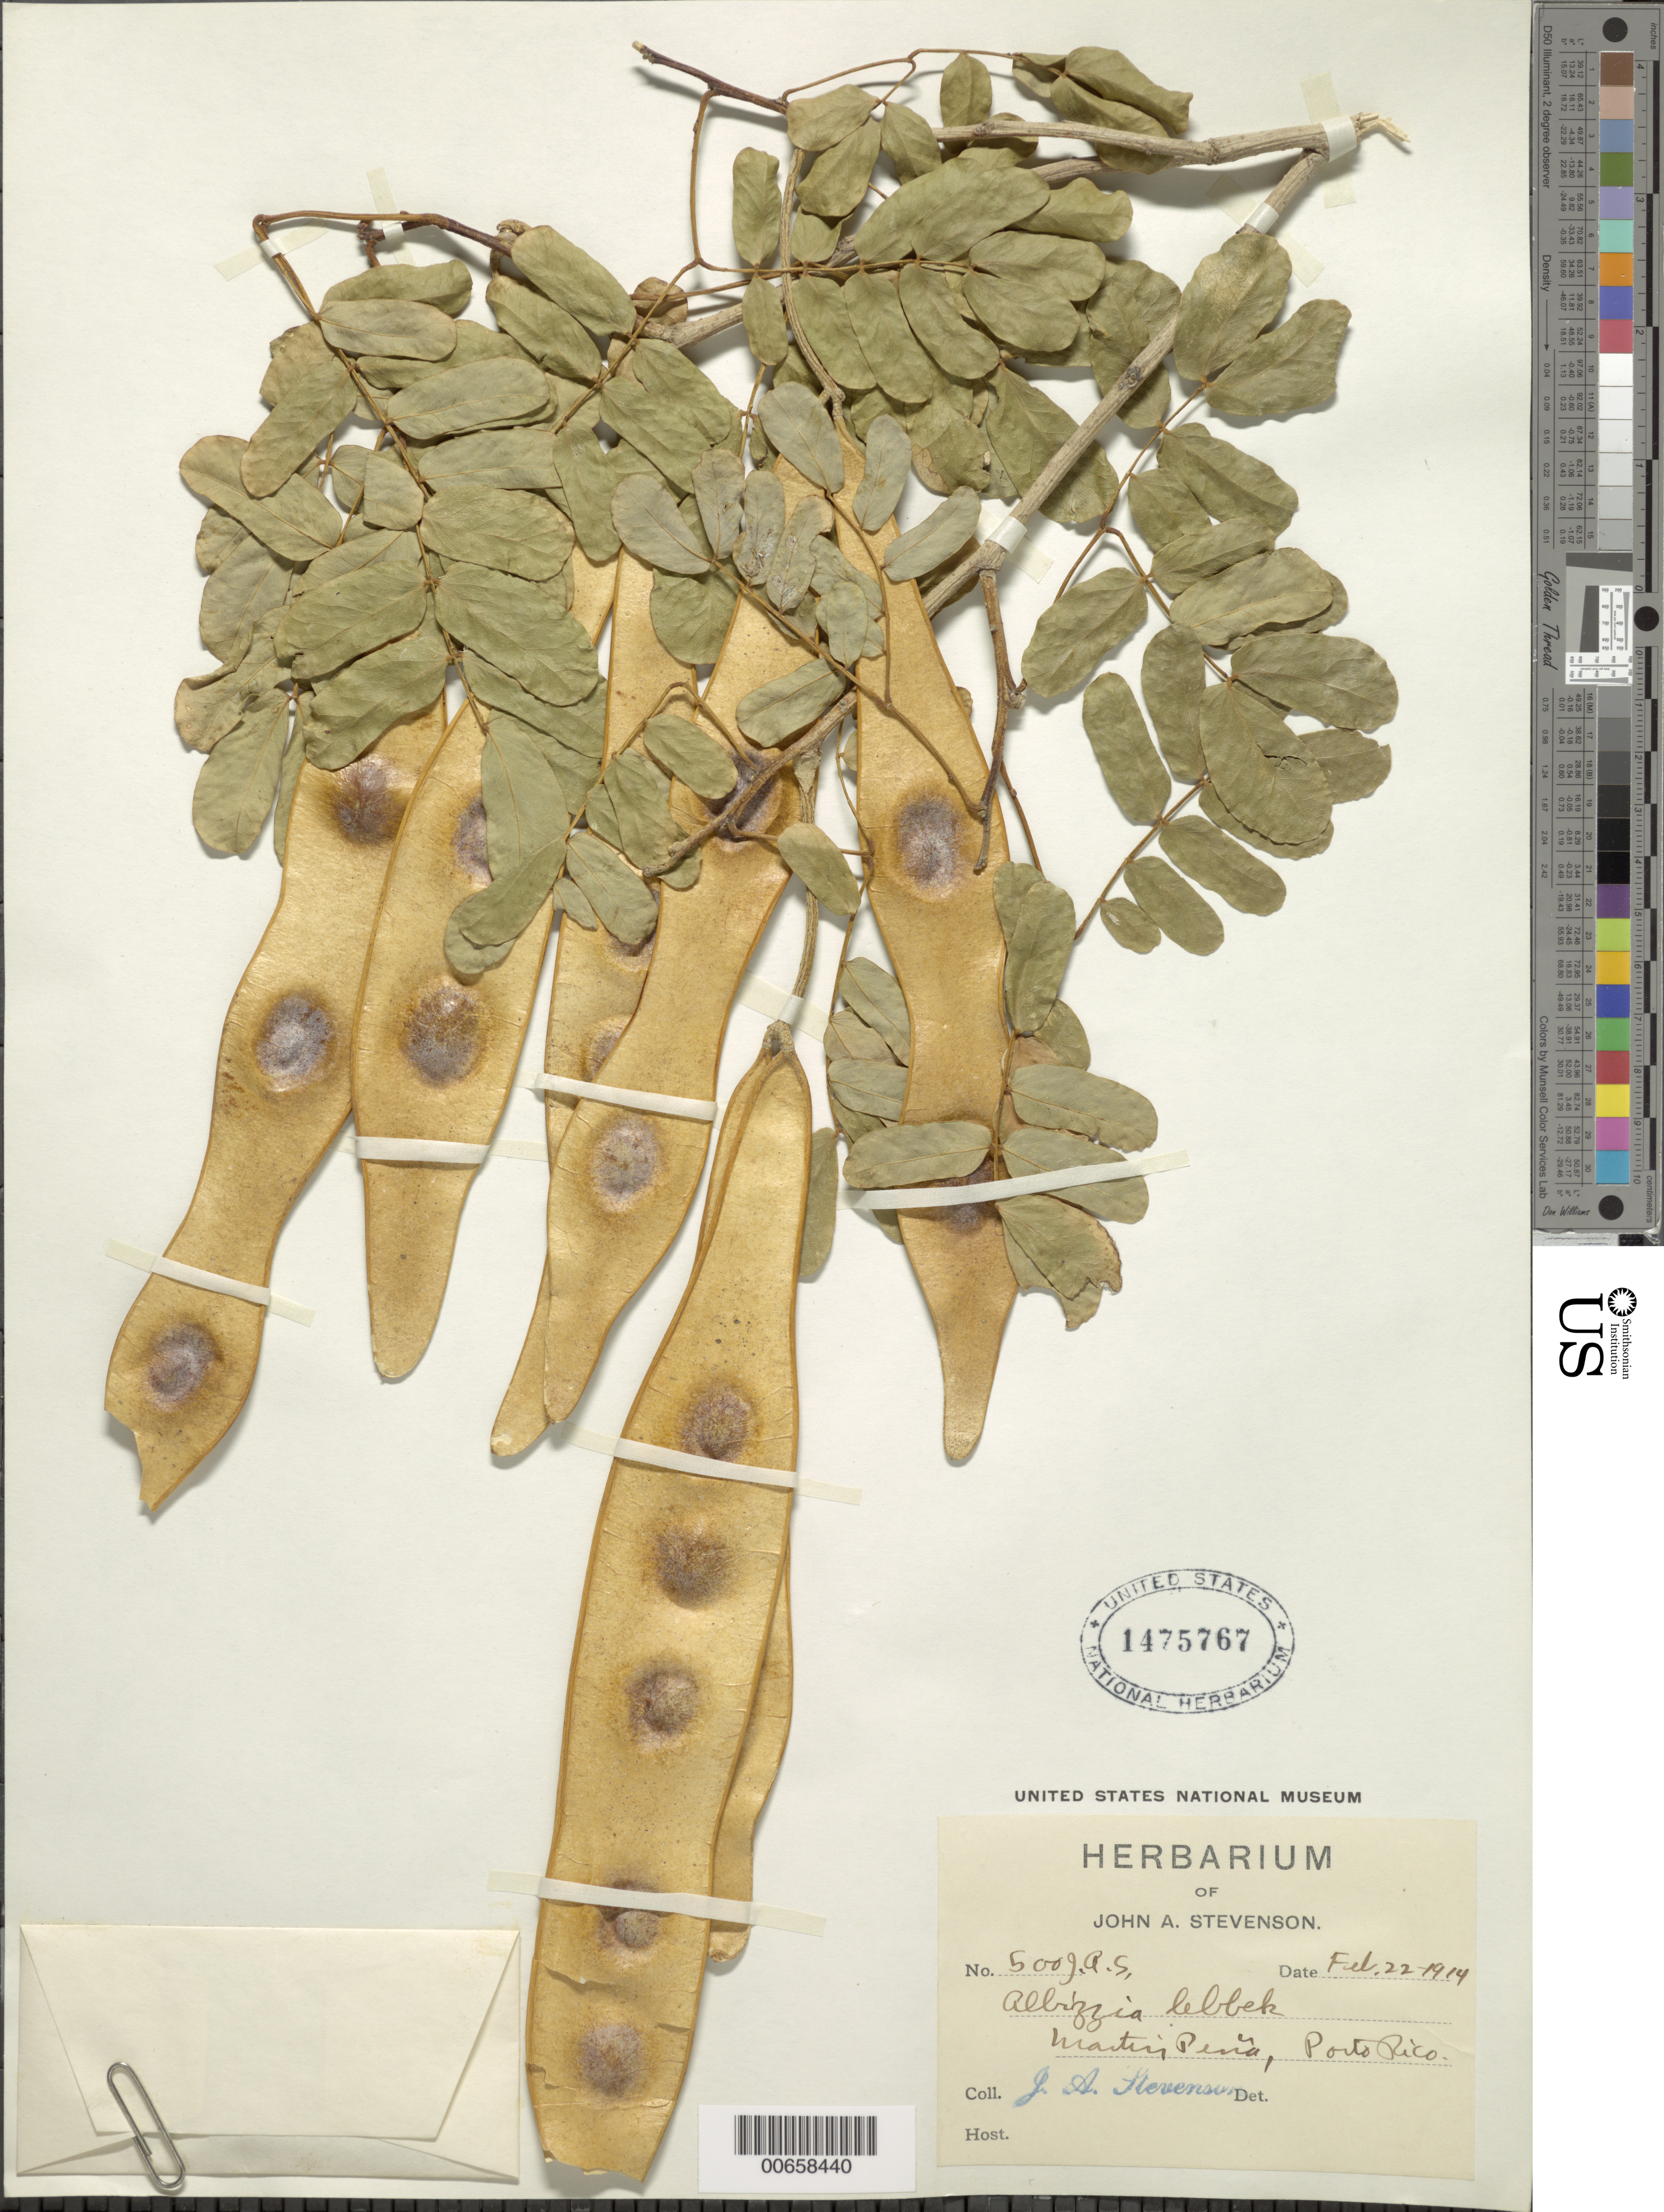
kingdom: Plantae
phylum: Tracheophyta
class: Magnoliopsida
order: Fabales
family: Fabaceae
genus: Albizia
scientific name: Albizia lebbeck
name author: (L.) Benth.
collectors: J. Stevenson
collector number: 500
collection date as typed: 22 Feb 1914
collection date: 1914-02-22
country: Puerto Rico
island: Greater Antilles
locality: Martin Pena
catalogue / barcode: US 1475767